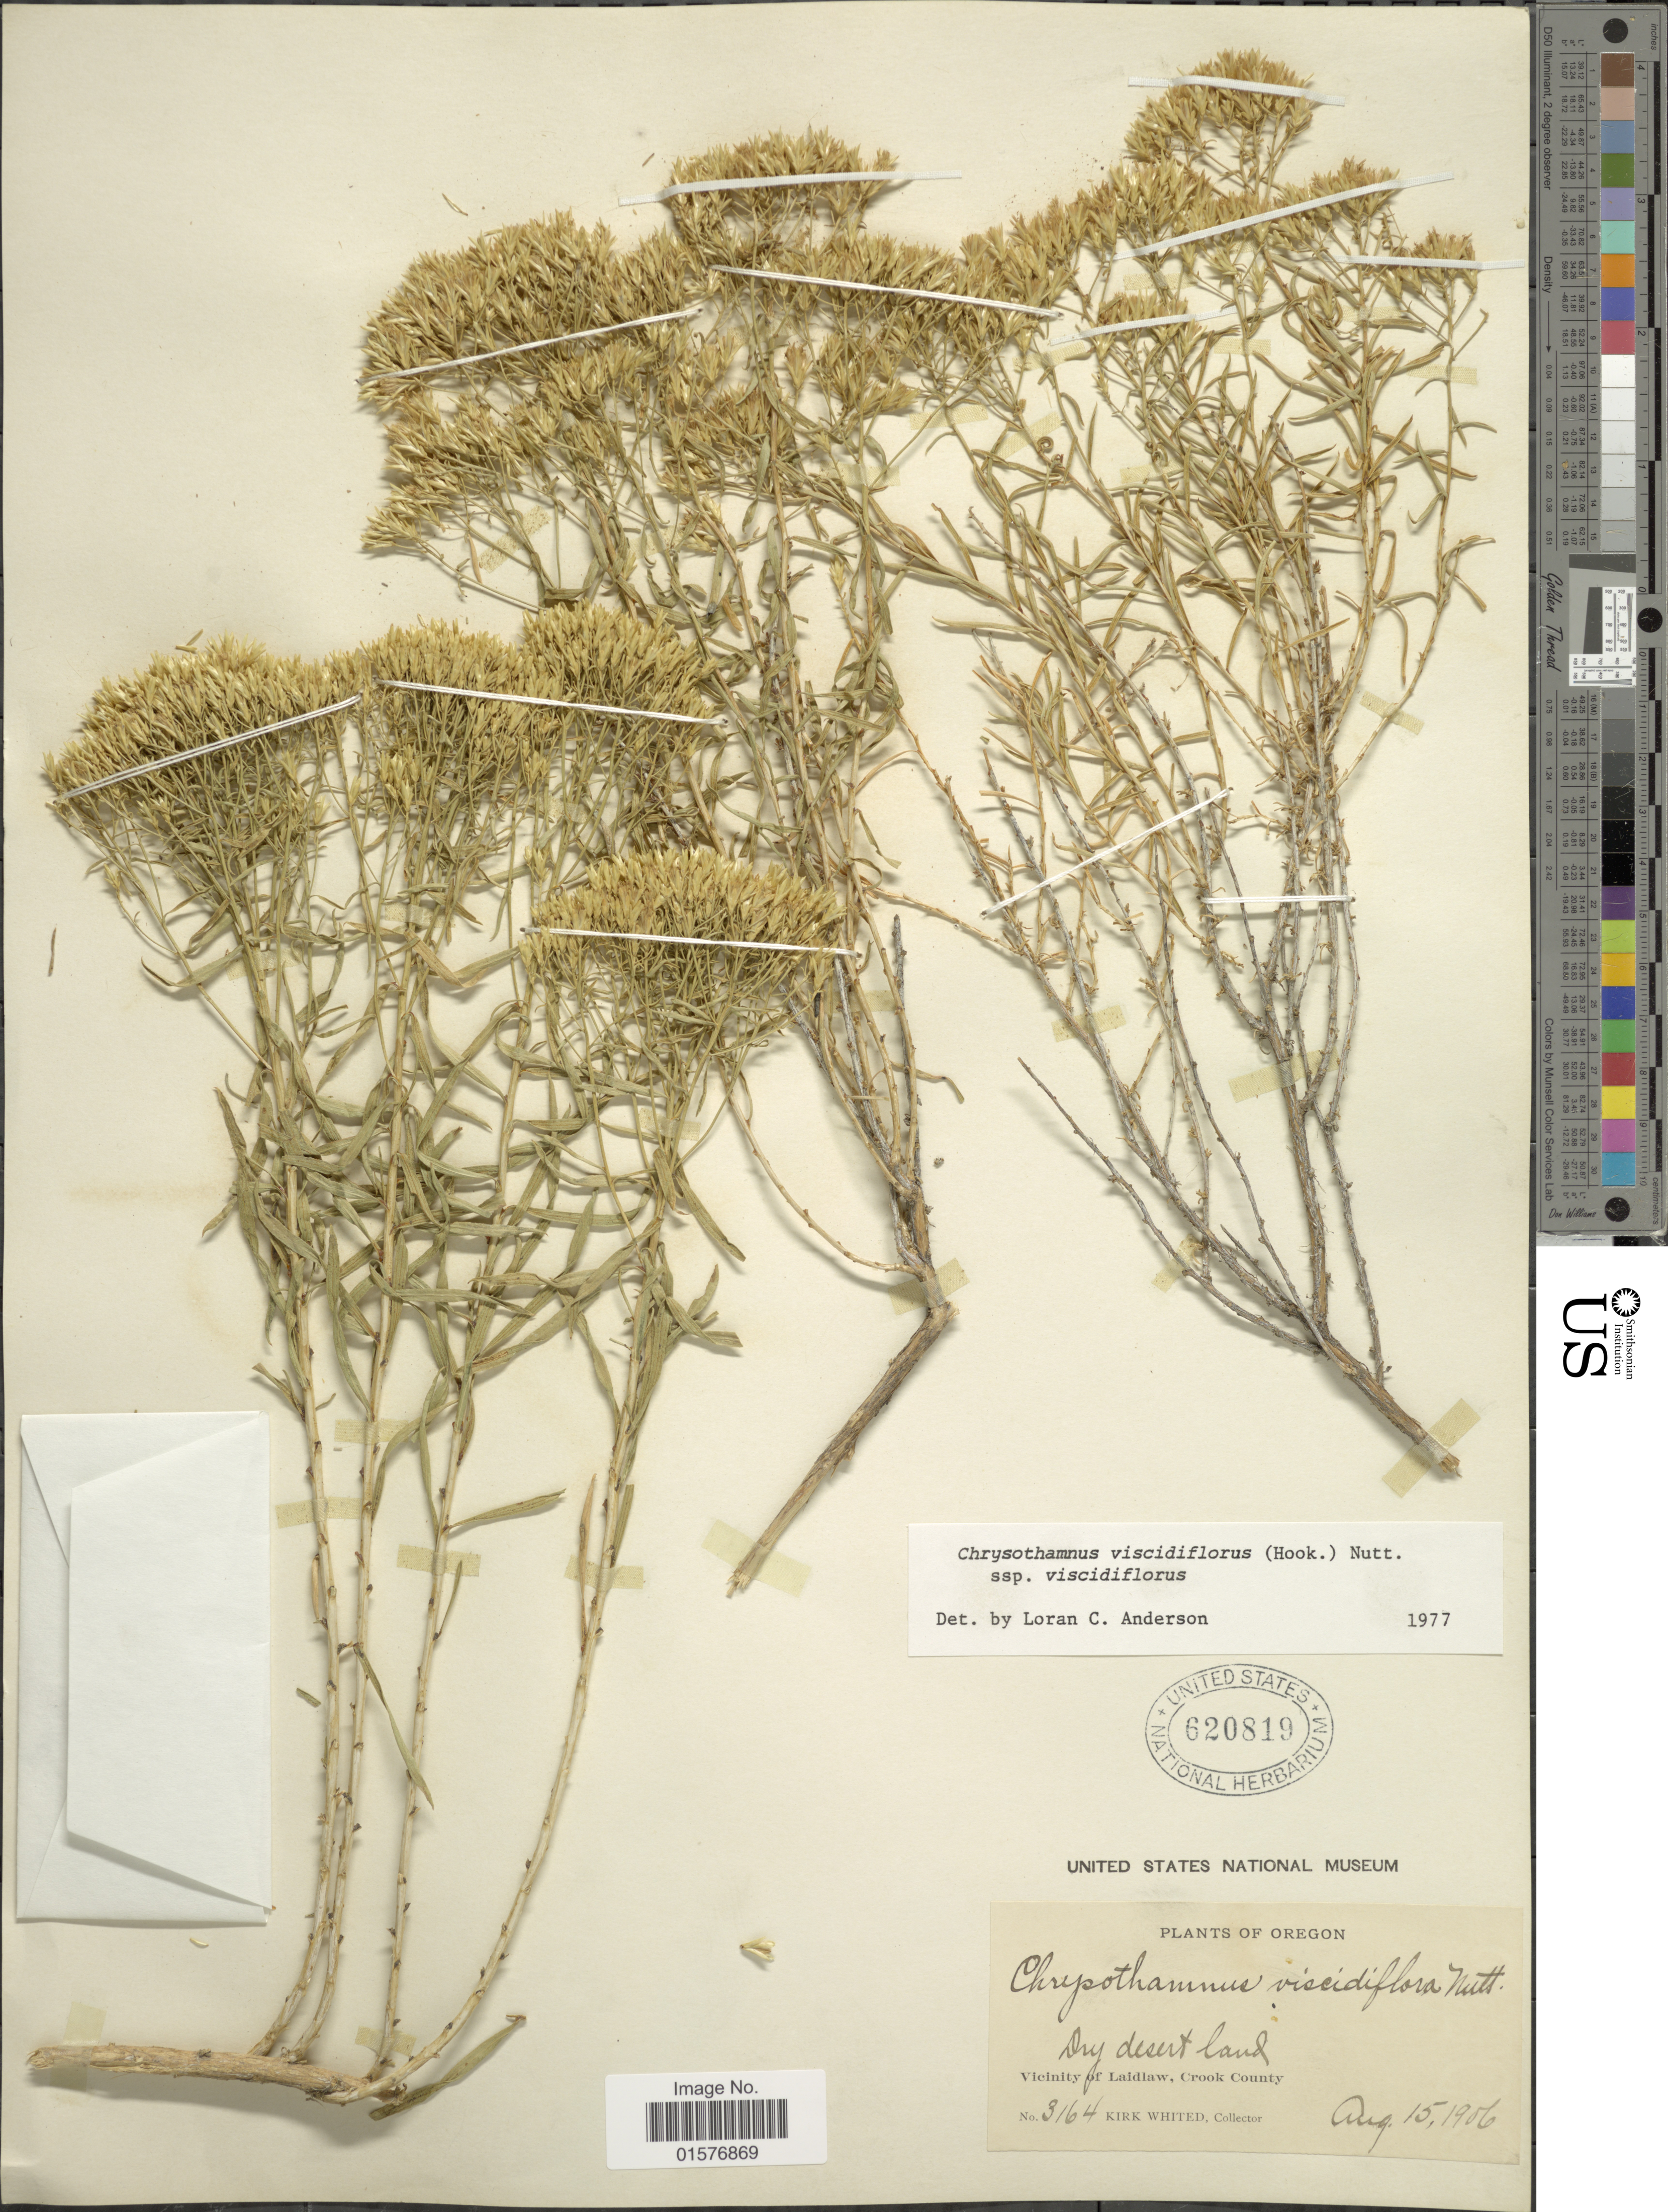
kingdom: Plantae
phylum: Tracheophyta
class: Magnoliopsida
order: Asterales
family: Asteraceae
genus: Chrysothamnus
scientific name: Chrysothamnus viscidiflorus subsp. viscidiflorus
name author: (Hook.) Nutt.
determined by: Urbatsch, Lowell E., Curator (LSU), Louisiana State University (UNITED STATES)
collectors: K. Whited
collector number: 3164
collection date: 1906-08-15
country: United States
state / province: Oregon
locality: Dry desert land, Vicinity of Laidlaw, Crook County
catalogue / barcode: US 620819